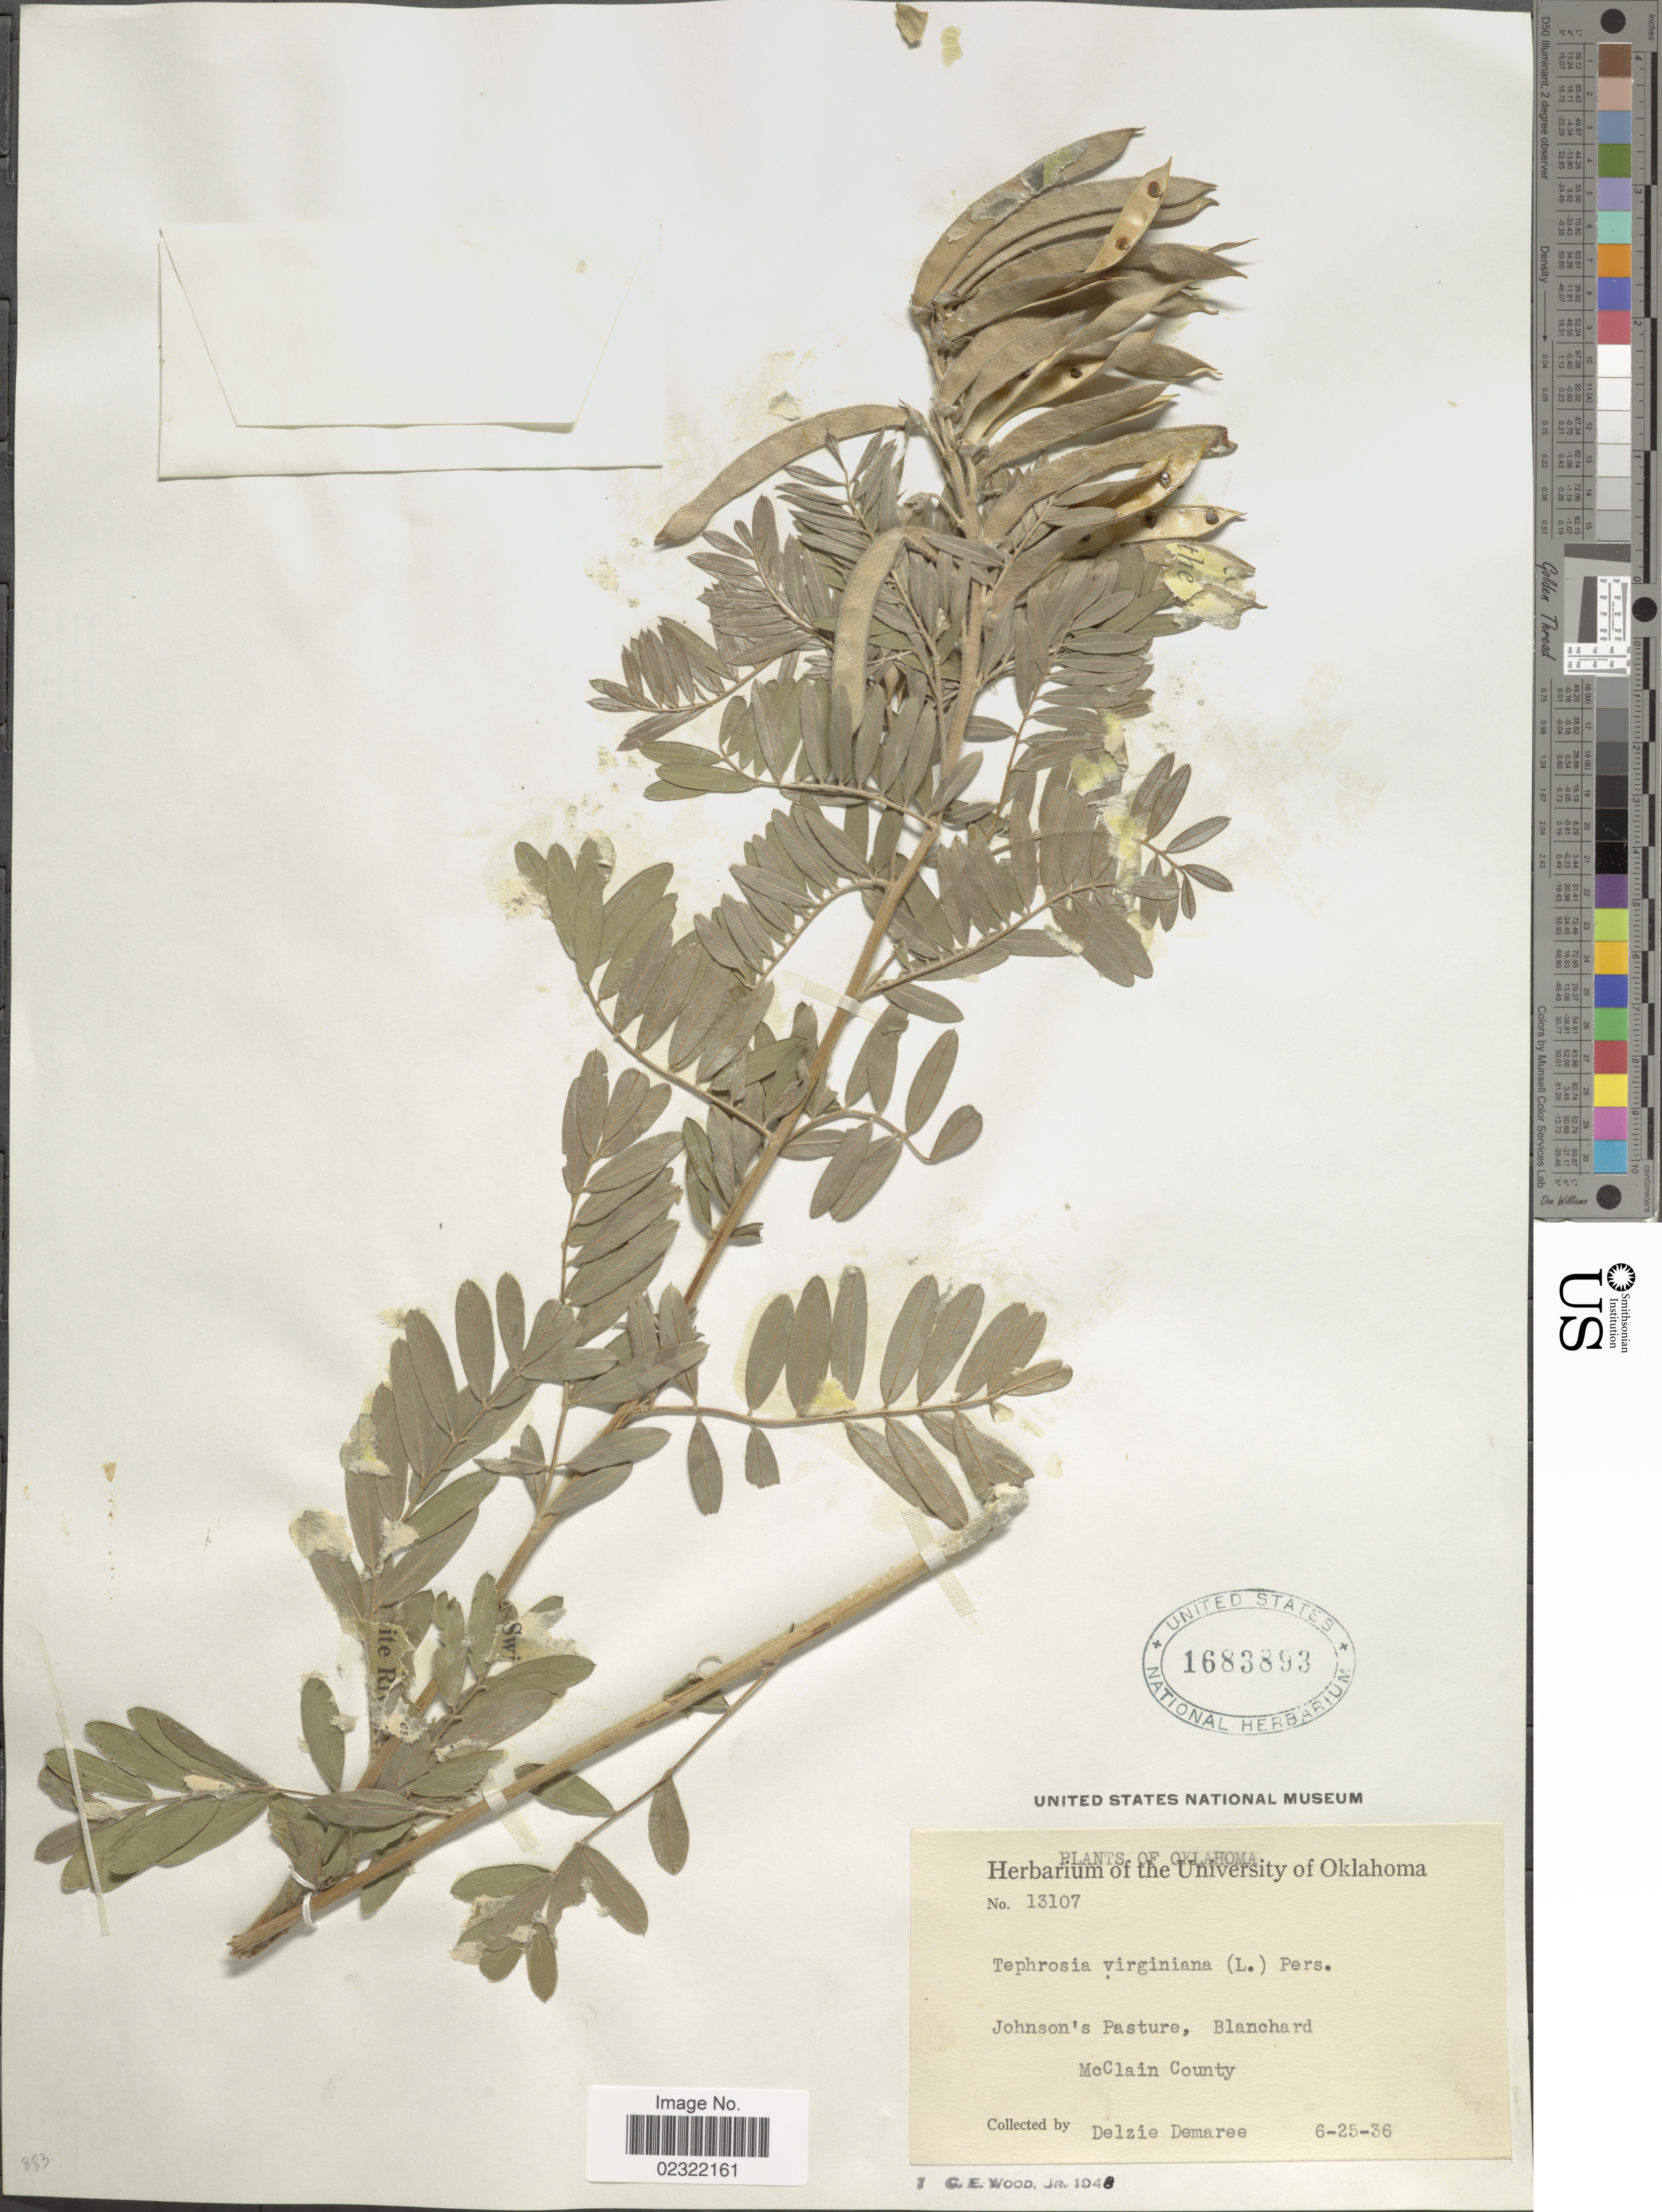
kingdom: Plantae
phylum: Tracheophyta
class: Magnoliopsida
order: Fabales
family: Fabaceae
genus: Tephrosia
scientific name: Tephrosia virginiana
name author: (L.) Pers.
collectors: D. Demaree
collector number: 13107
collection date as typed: Transcribed d/m/y: 25/6/36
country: United States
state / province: Oklahoma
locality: Johnson's Pasture, Blanchard McClain County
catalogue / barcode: US 1683893